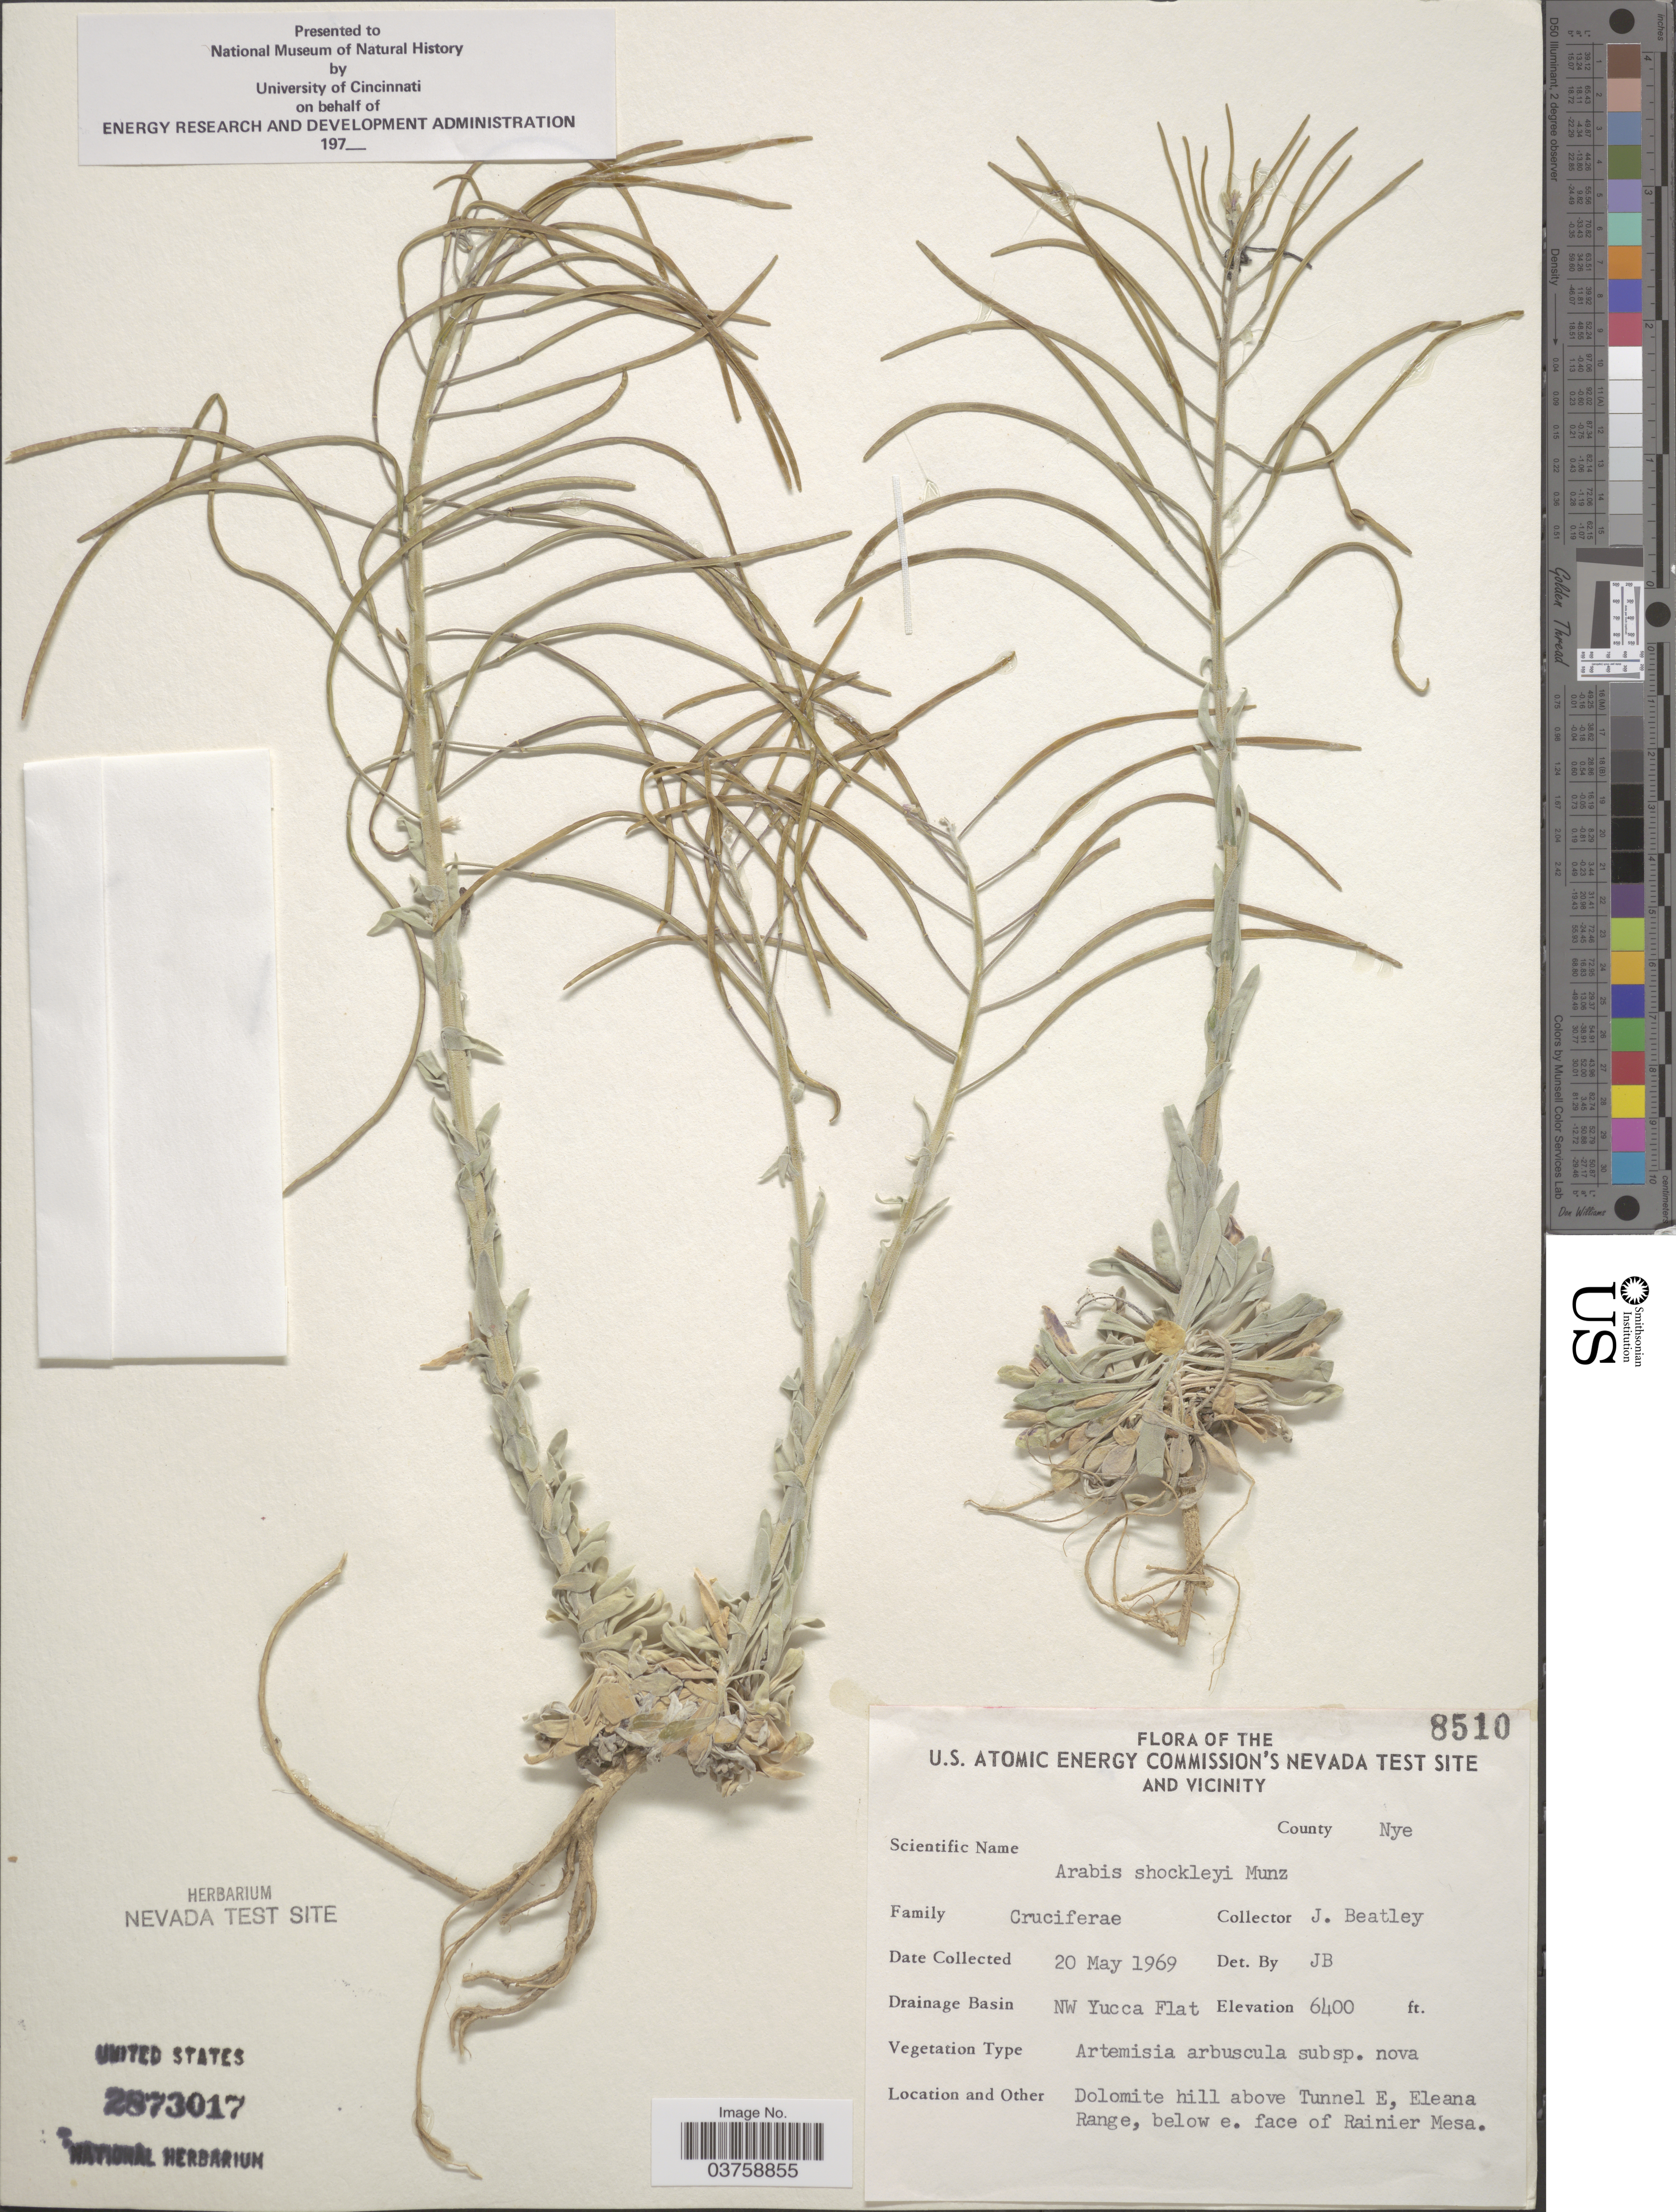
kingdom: Plantae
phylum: Tracheophyta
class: Magnoliopsida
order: Brassicales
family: Brassicaceae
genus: Arabis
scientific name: Arabis shockleyi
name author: Munz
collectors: J. C. Beatley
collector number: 8510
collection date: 1969-05-20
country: United States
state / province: Nevada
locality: The U.S. Atomic Energy Commission's Nevada Test Site and Vicinity. Drainage Basin NW Yucca Flat. Dolomite hill above Tunnel E, Eleana Range, below e. face of Rainier Mesa.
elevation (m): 1951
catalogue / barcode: US 2873017